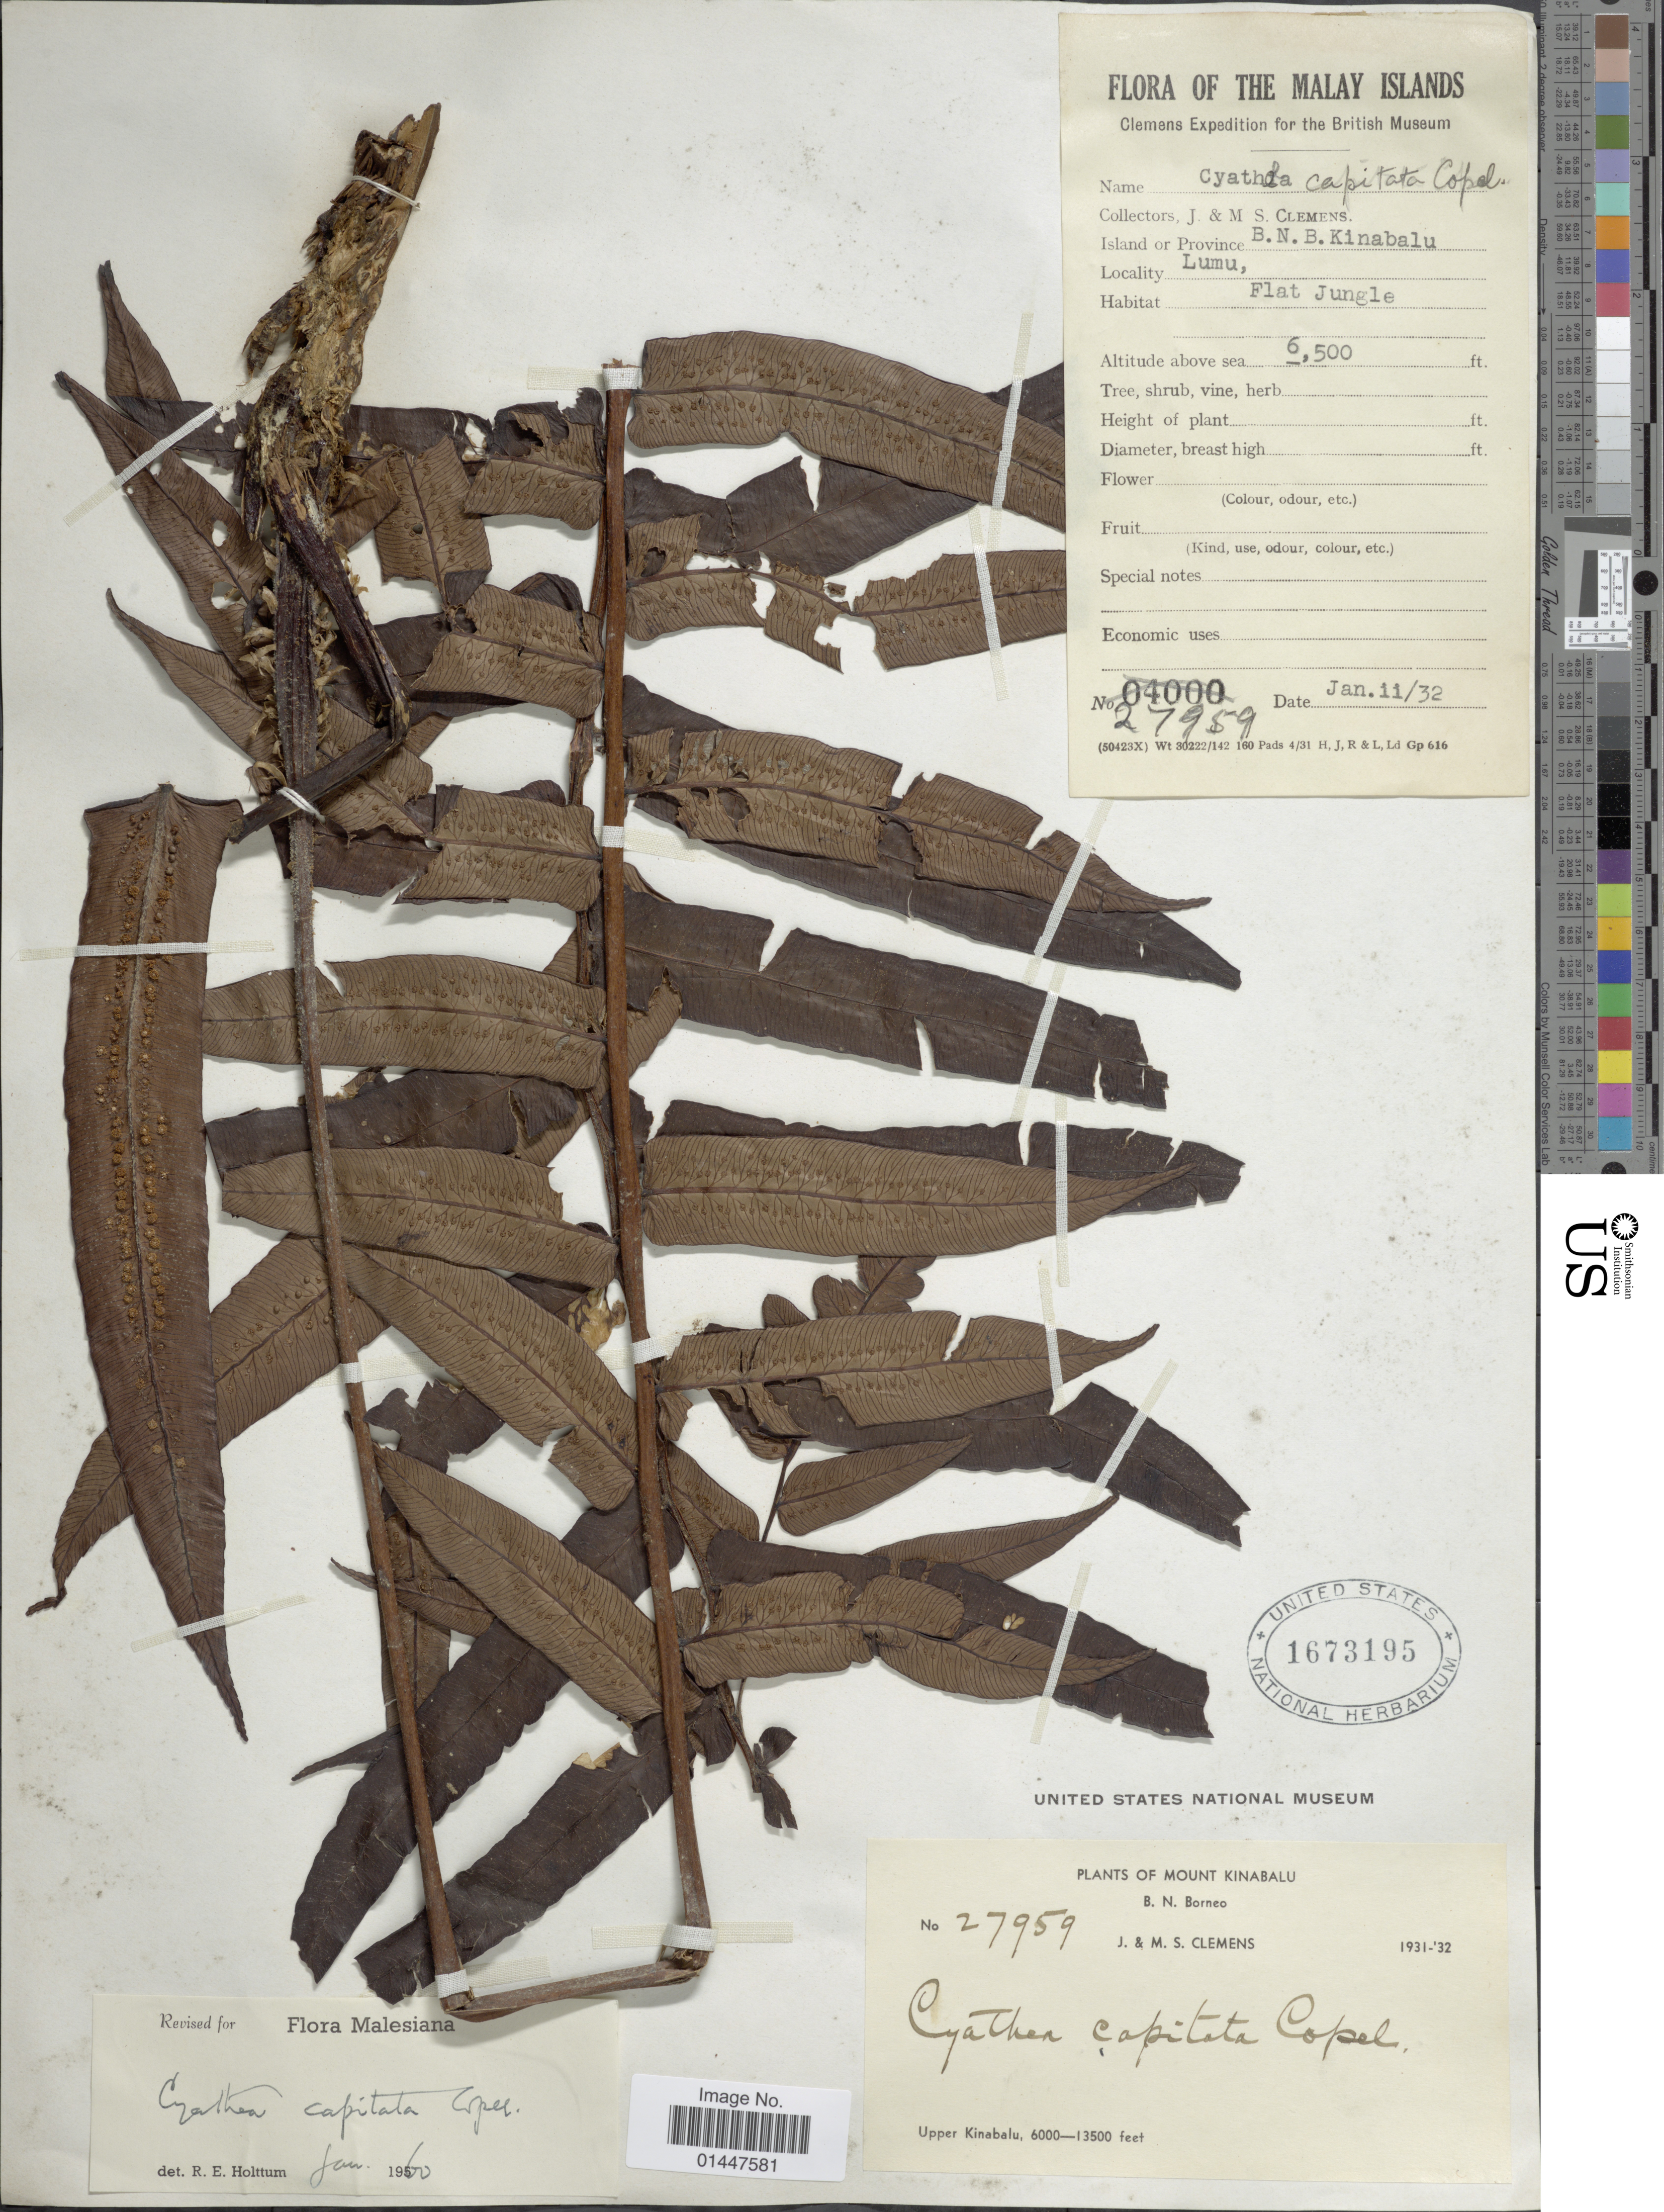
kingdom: Plantae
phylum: Tracheophyta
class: Polypodiopsida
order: Cyatheales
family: Cyatheaceae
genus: Sphaeropteris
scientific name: Sphaeropteris capitata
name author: (Copel.) R.M. Tryon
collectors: J. Clemens & M. S. Clemens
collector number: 27959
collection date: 1932-01-11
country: Malaysia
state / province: Sabah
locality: Malay Islands. Island or Province: B. N. Borneo. Mount Kinabalu. Lumu. flat jungle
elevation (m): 1981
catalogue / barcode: US 1673195